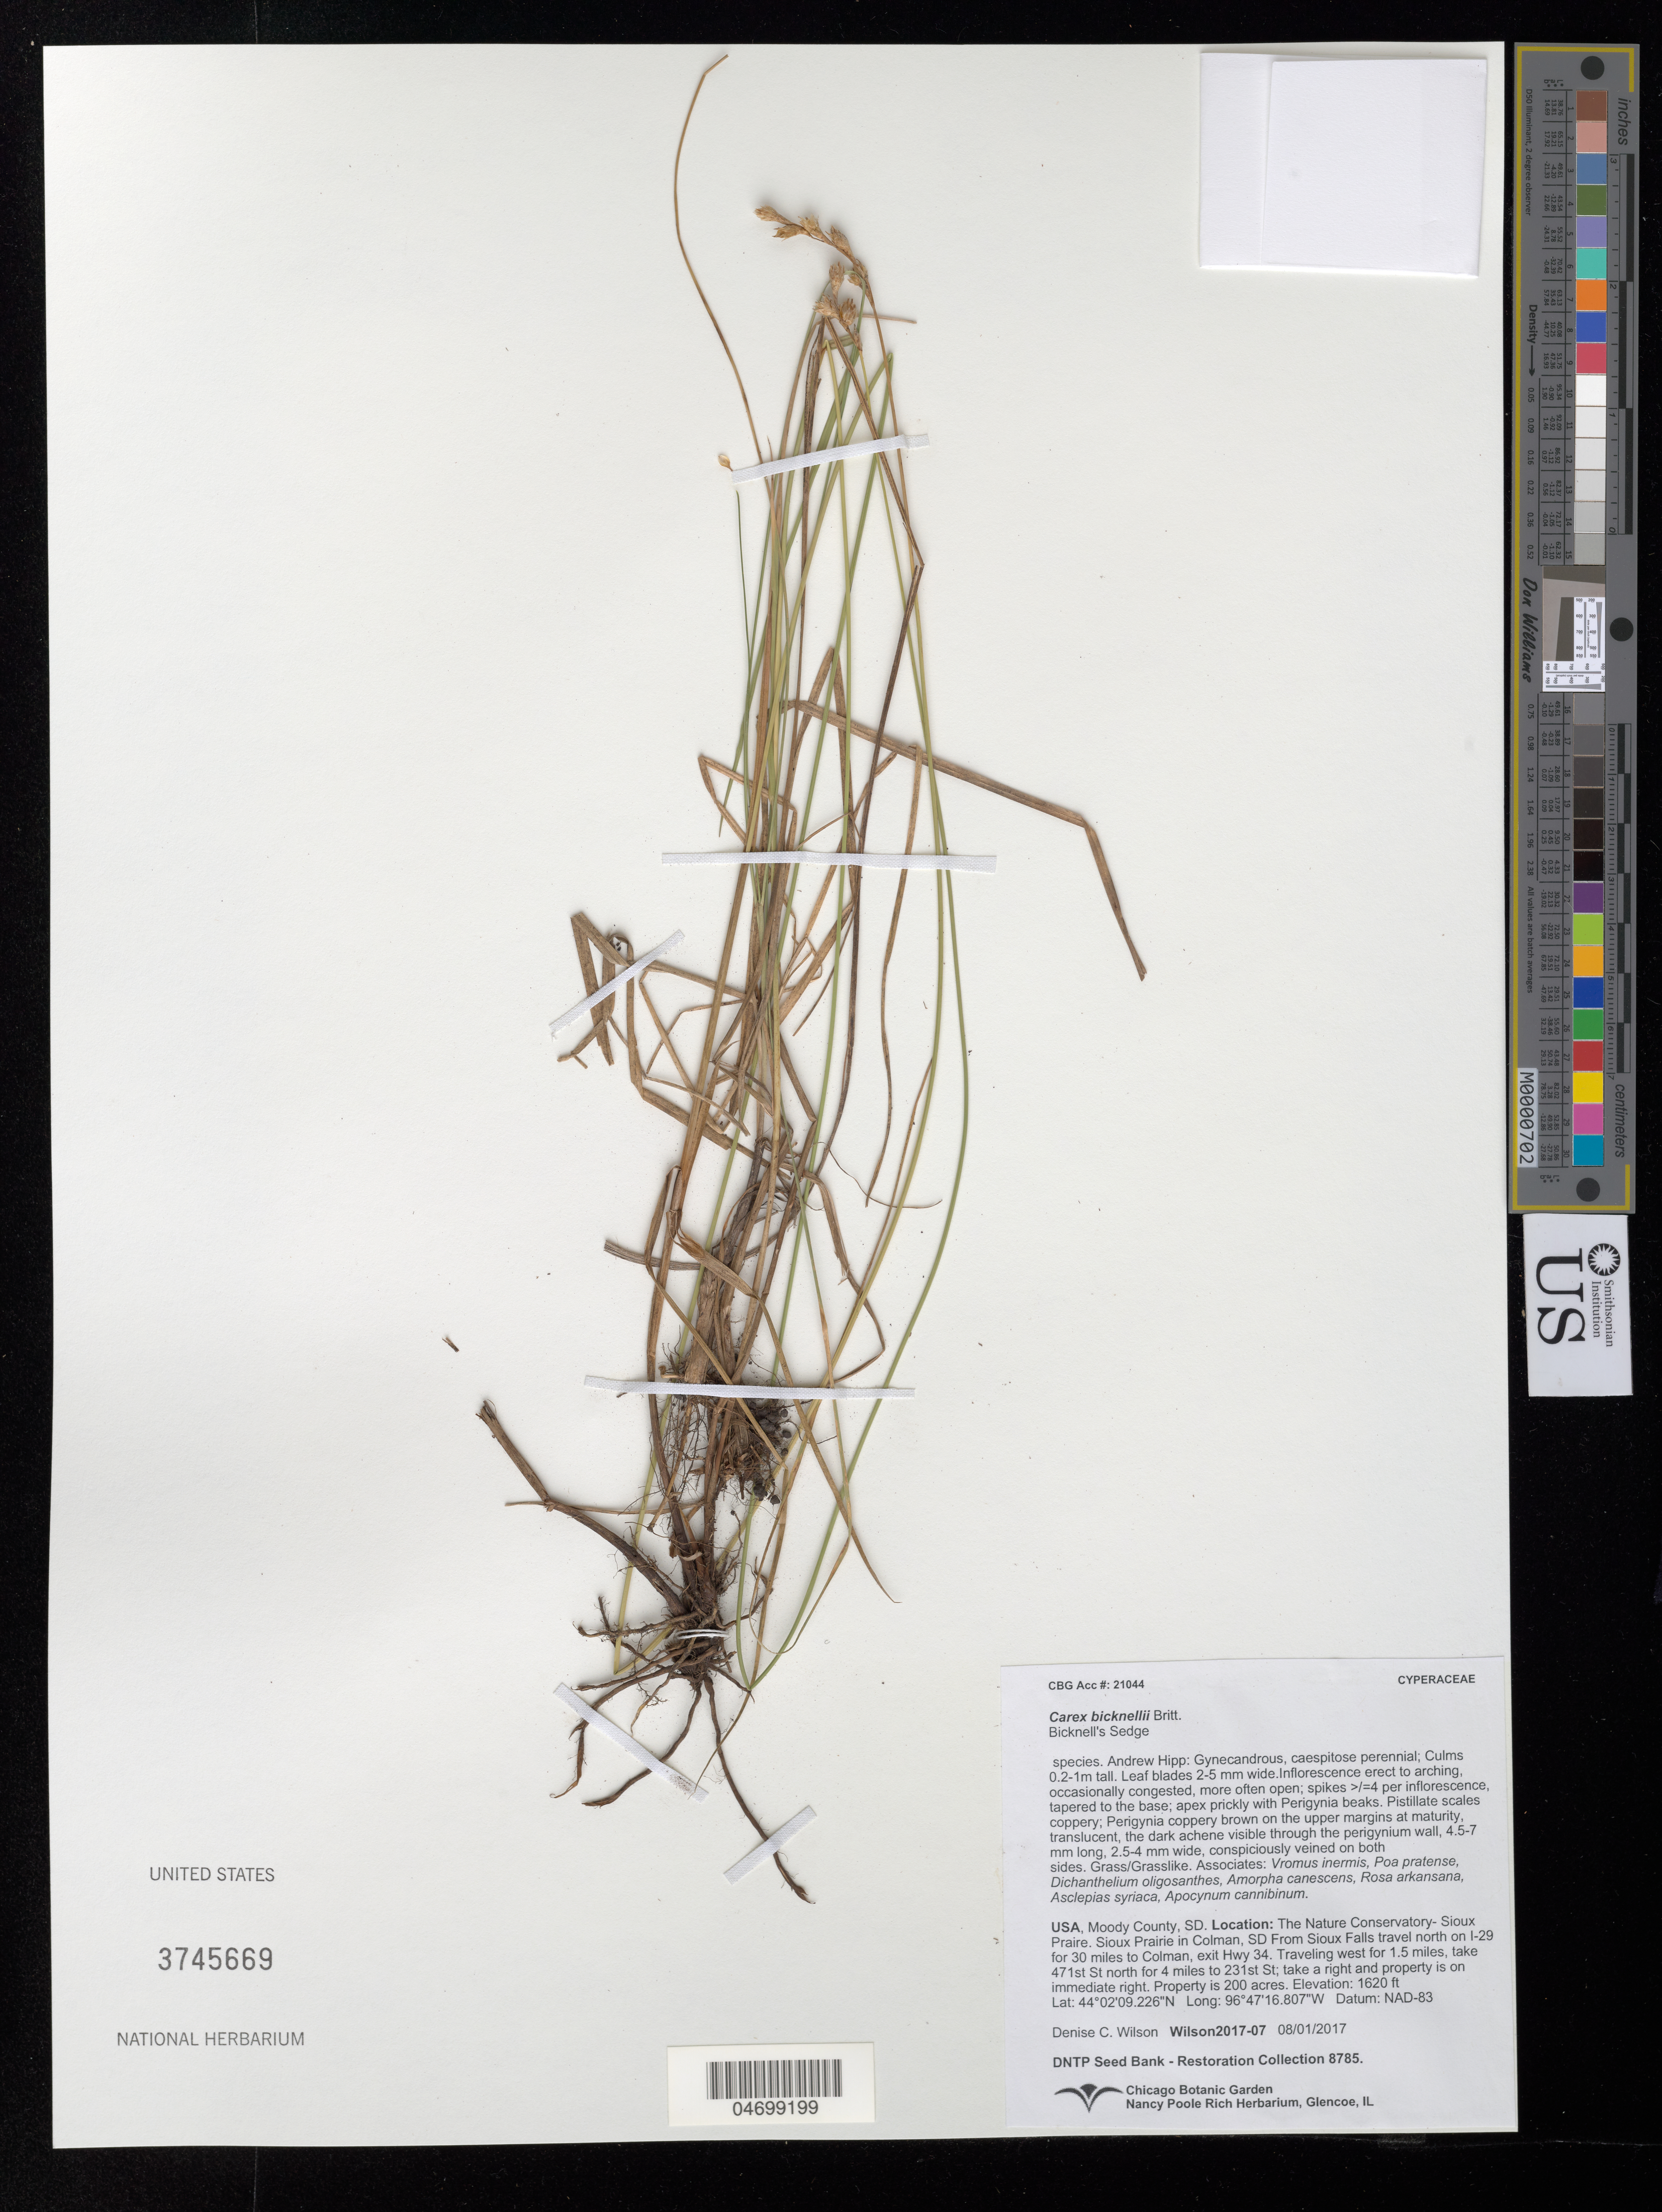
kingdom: Plantae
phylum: Tracheophyta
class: Liliopsida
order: Poales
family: Cyperaceae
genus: Carex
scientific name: Carex bicknellii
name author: Britton & A. Br.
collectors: D. Wilson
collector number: Wilson2017-07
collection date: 2017-08-01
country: United States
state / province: South Dakota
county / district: Moody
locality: The Nature Conservatory- Sioux Prairie in Colman.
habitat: Grass/Grasslike. With Poa pratense, Amporpha canescens, Rosa arkansana, etc.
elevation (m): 494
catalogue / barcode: US 3745669